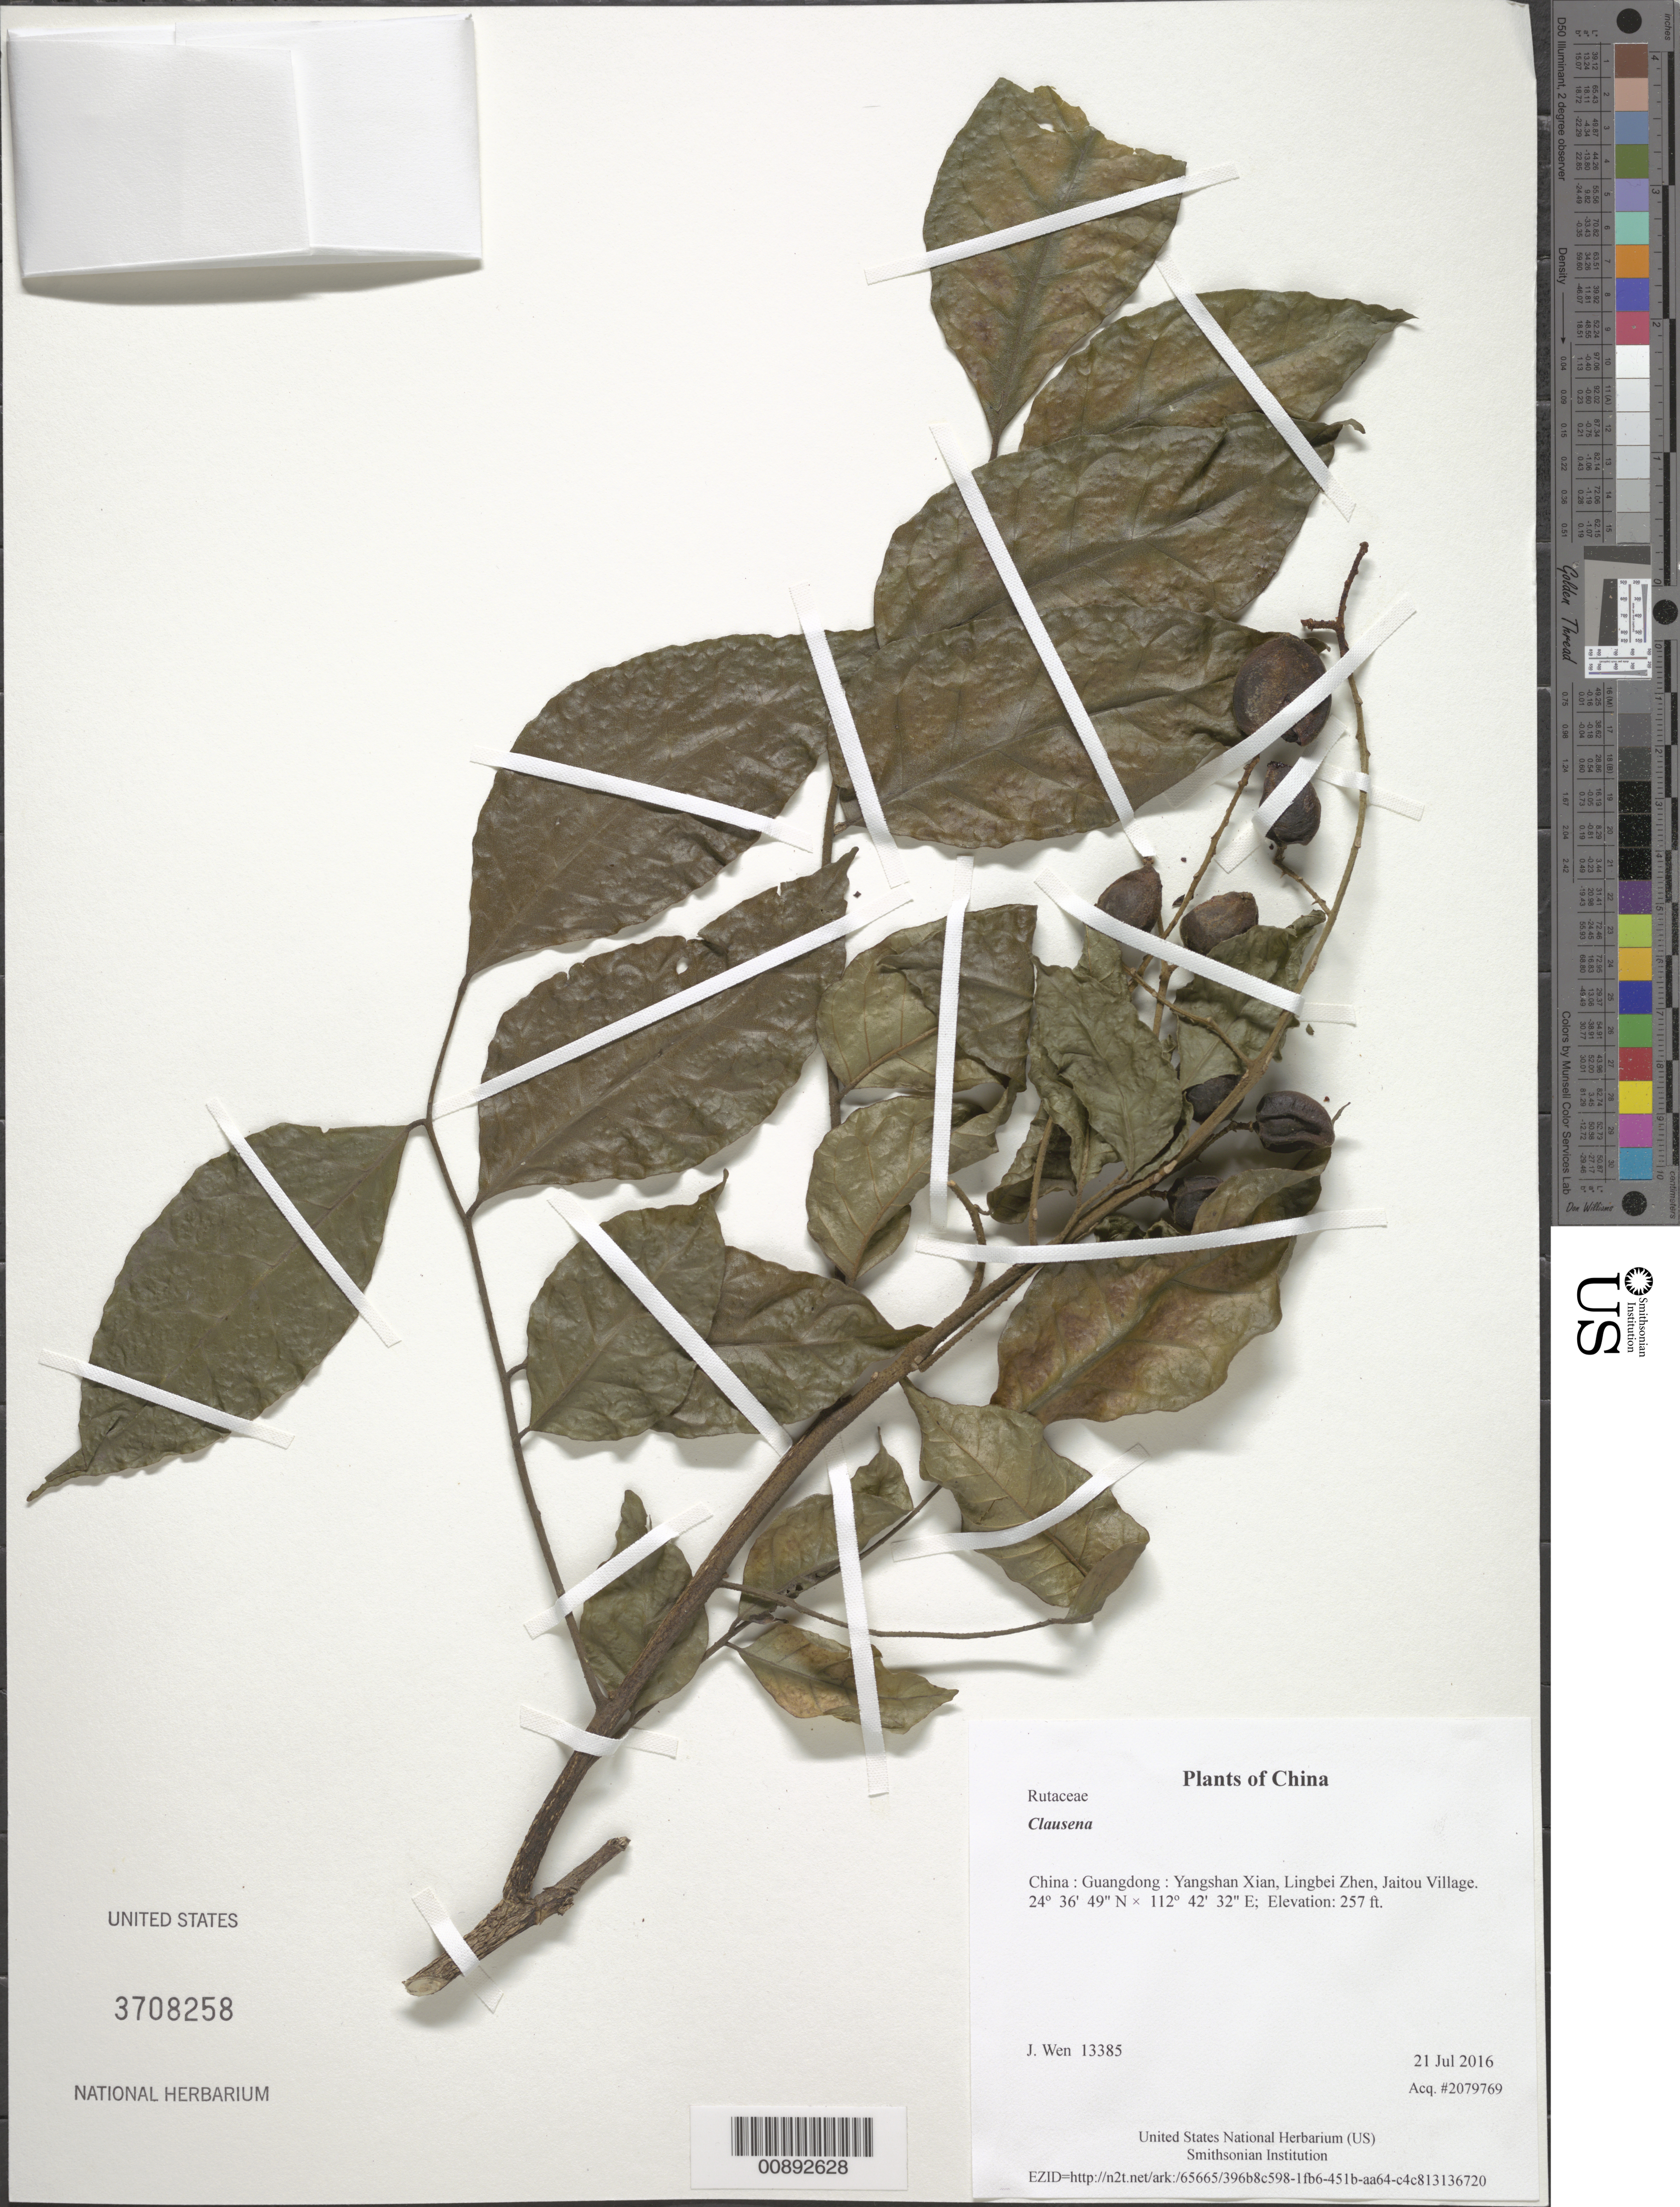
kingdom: Plantae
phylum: Tracheophyta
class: Magnoliopsida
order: Sapindales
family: Rutaceae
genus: Clausena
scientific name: Clausena sp.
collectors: J. Wen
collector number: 13385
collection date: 2016-07-21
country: China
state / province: Guangdong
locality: Yangshan Xian, Lingbei Zhen, Jaitou Village.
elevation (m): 78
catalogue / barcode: US 3708258